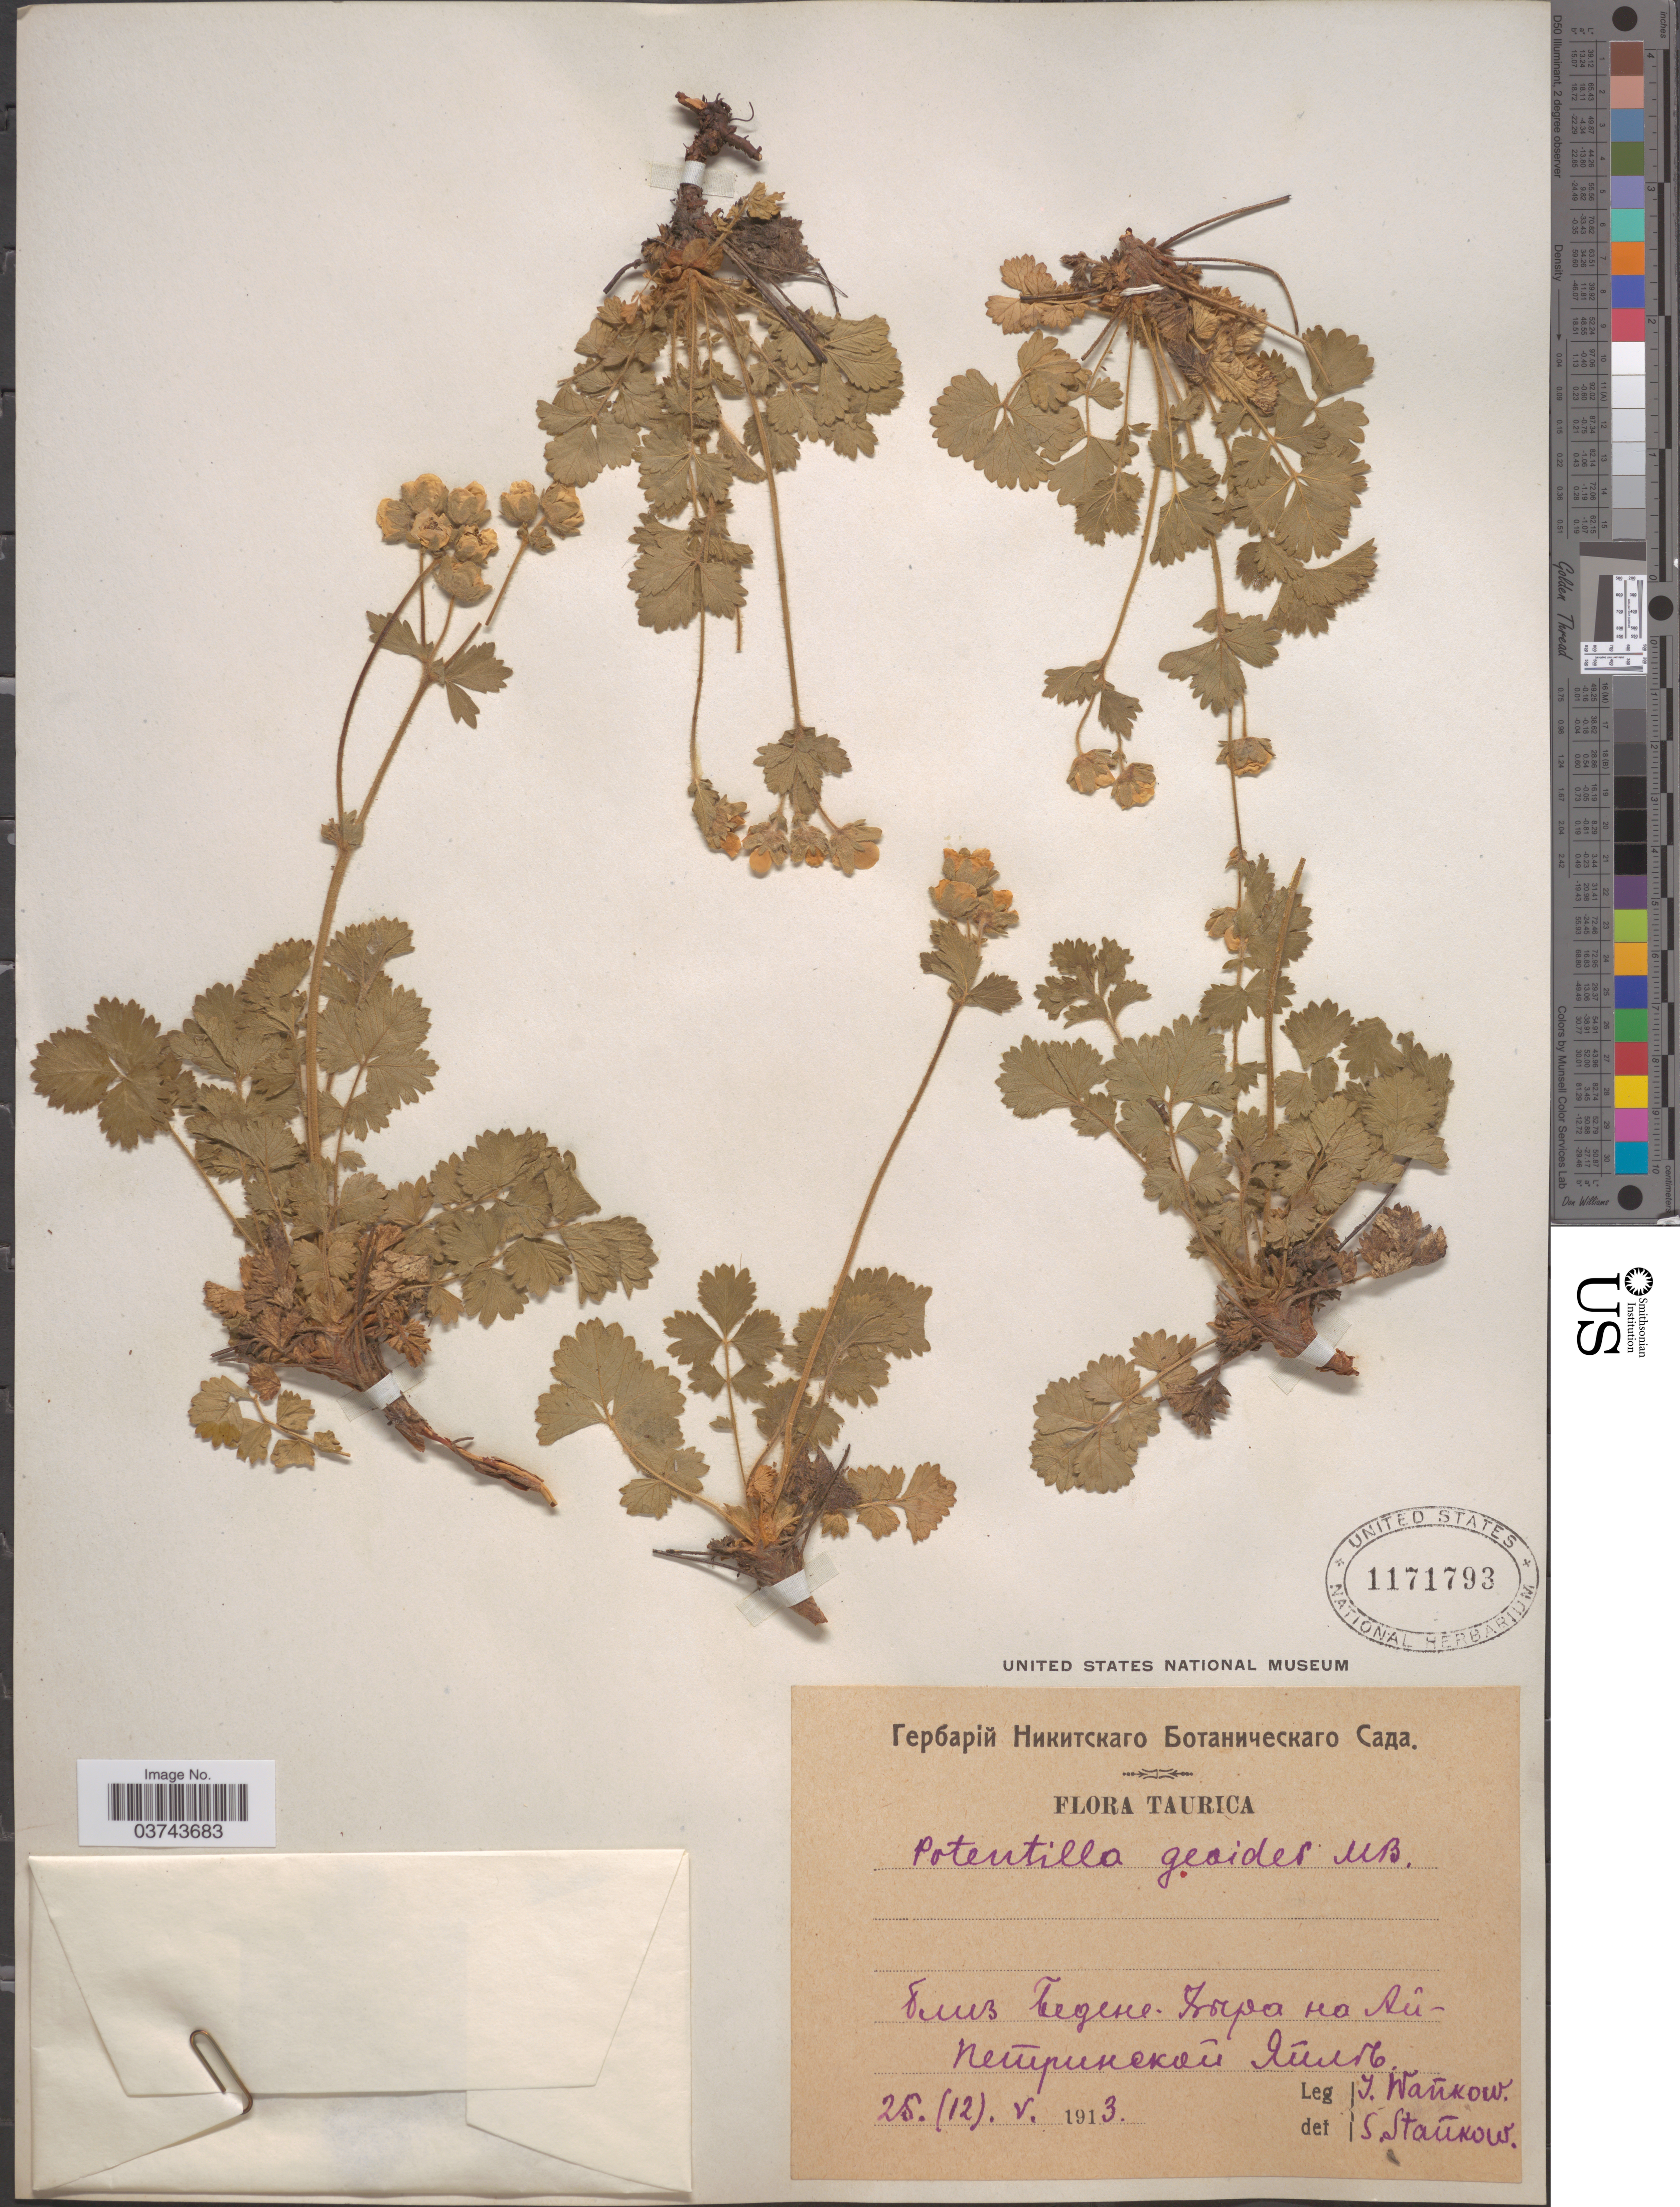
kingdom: Plantae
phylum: Tracheophyta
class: Magnoliopsida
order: Rosales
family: Rosaceae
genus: Drymocallis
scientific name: Drymocallis geoides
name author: (M. Bieb.) Soják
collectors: I. Wankow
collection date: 1913-05-25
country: Ukraine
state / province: Crimea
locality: Ay-petrinskaya Yayla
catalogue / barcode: US 1171793